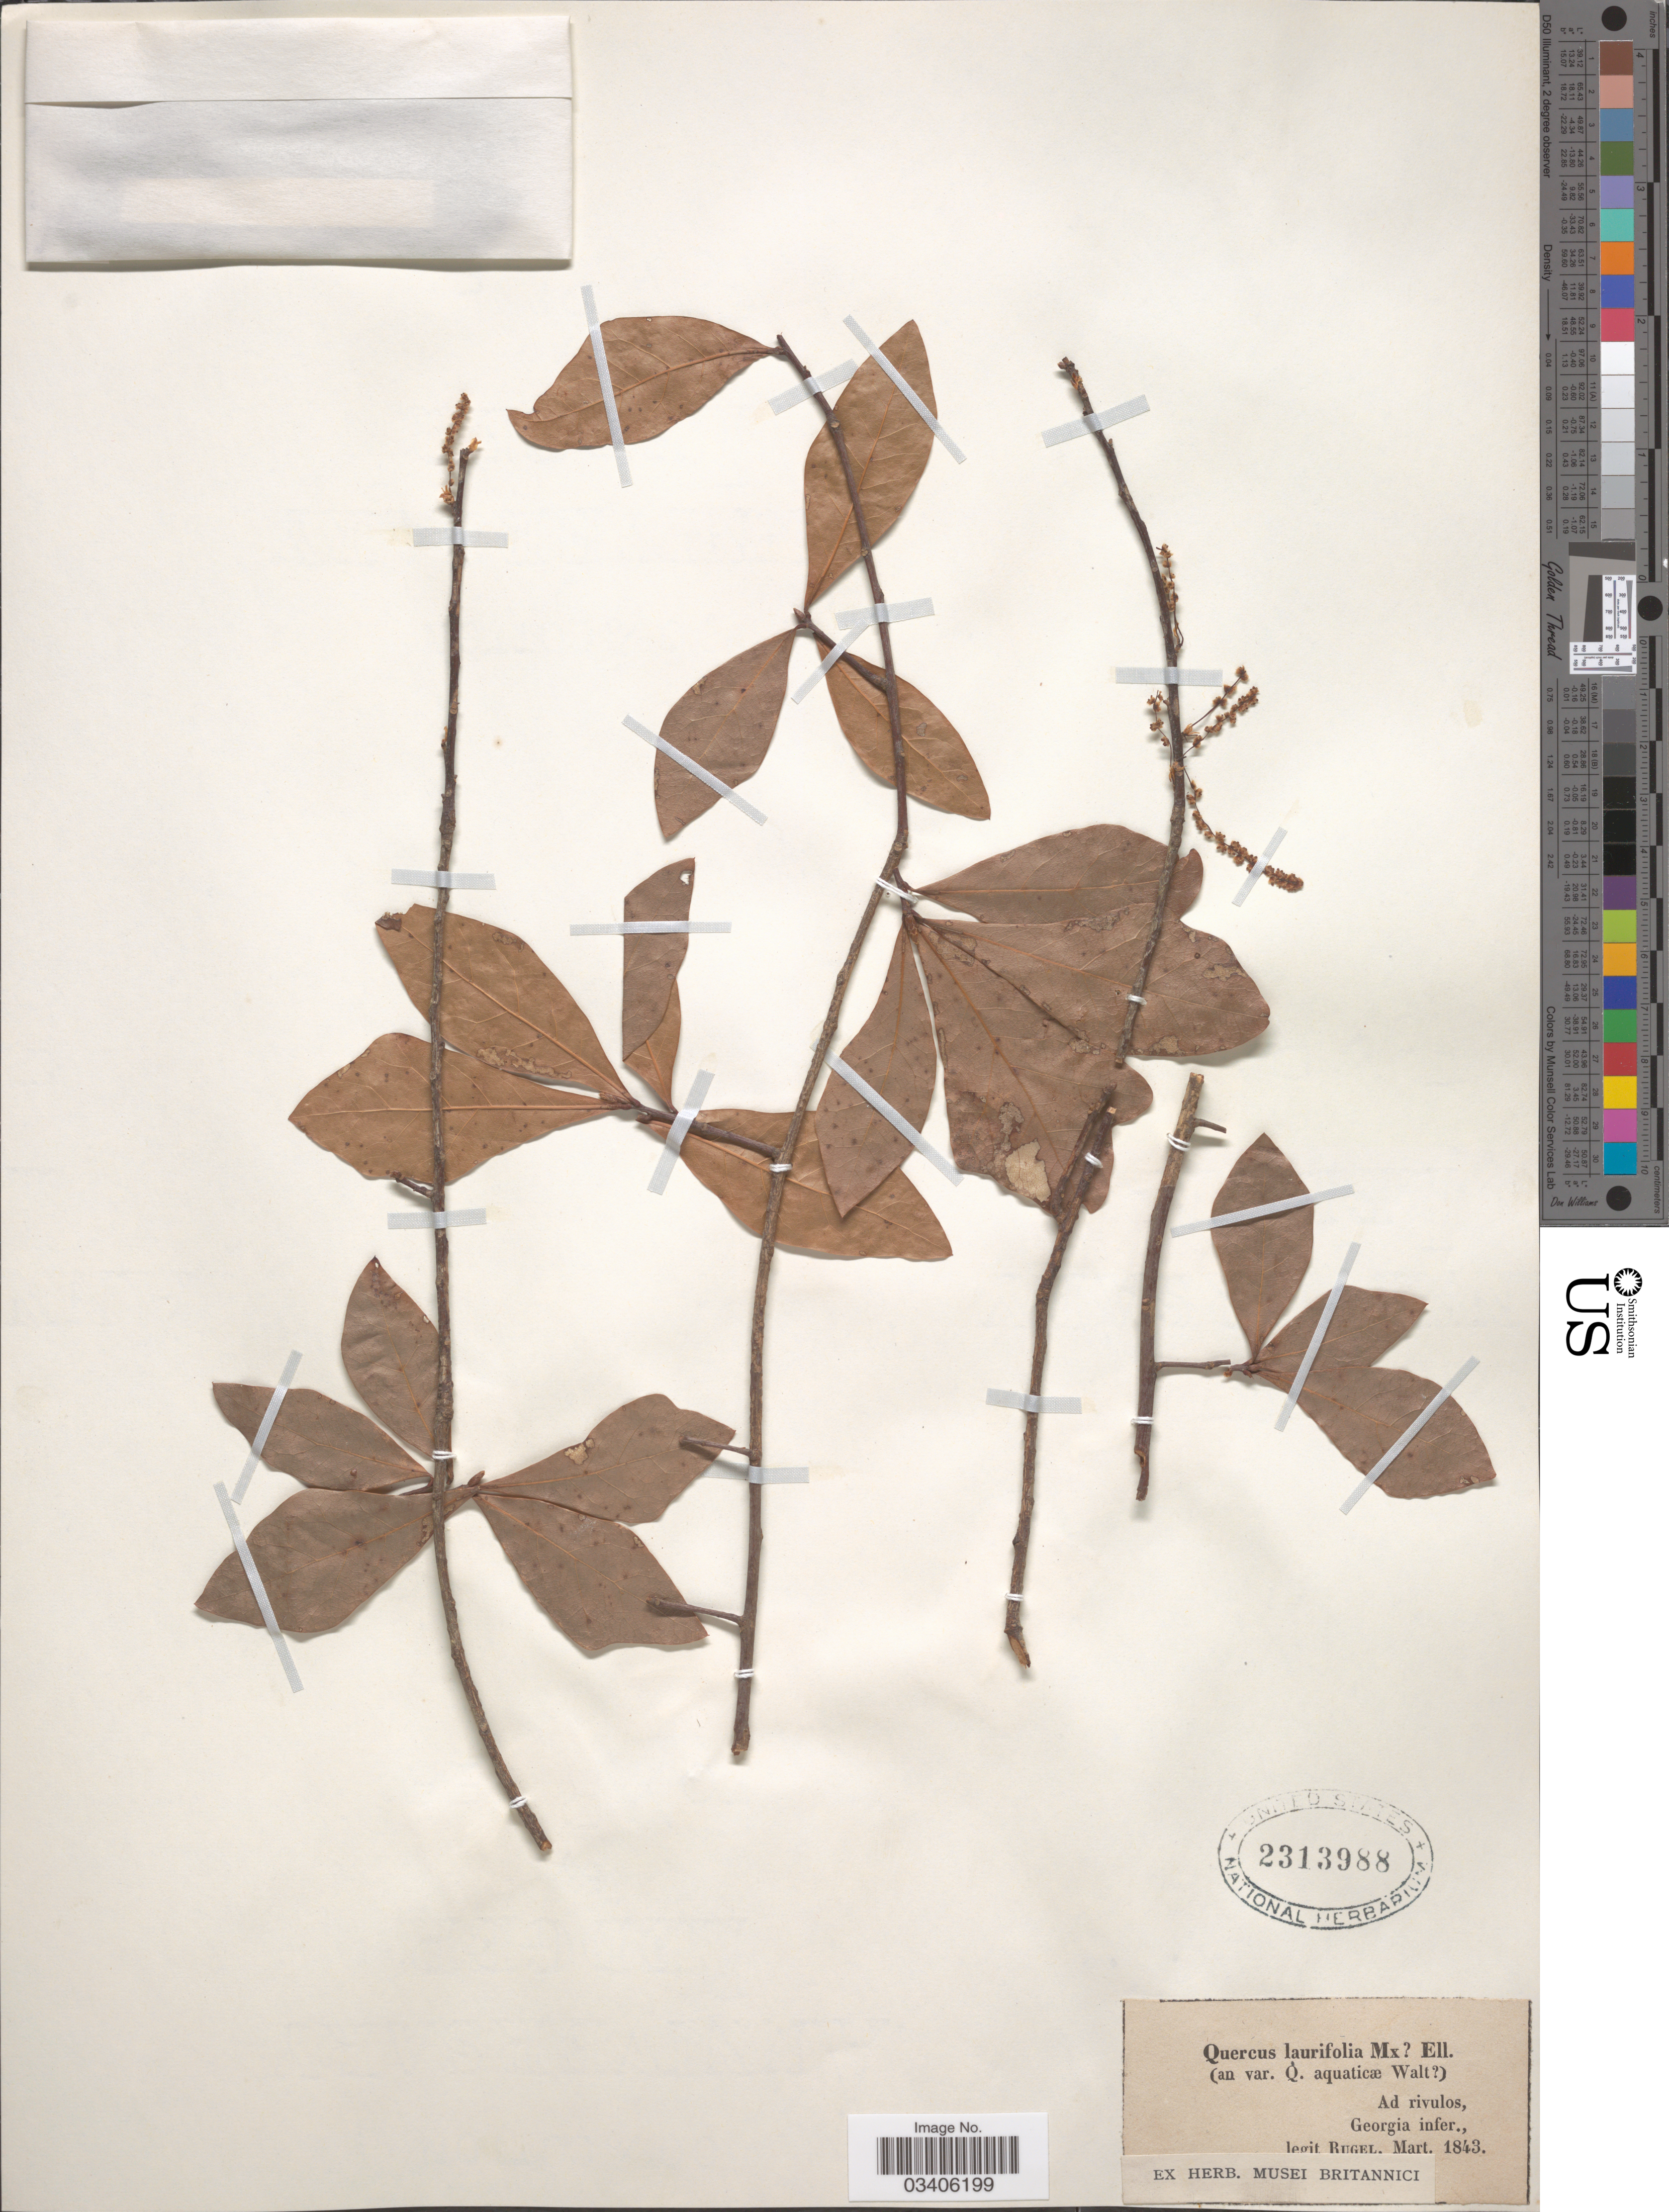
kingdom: Plantae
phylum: Tracheophyta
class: Magnoliopsida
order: Fagales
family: Fagaceae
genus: Quercus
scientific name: Quercus laurifolia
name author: Michx.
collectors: Rugel, --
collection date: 1843-03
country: United States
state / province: Georgia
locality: Ad rivulos, Georgia infer.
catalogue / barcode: US 2313988